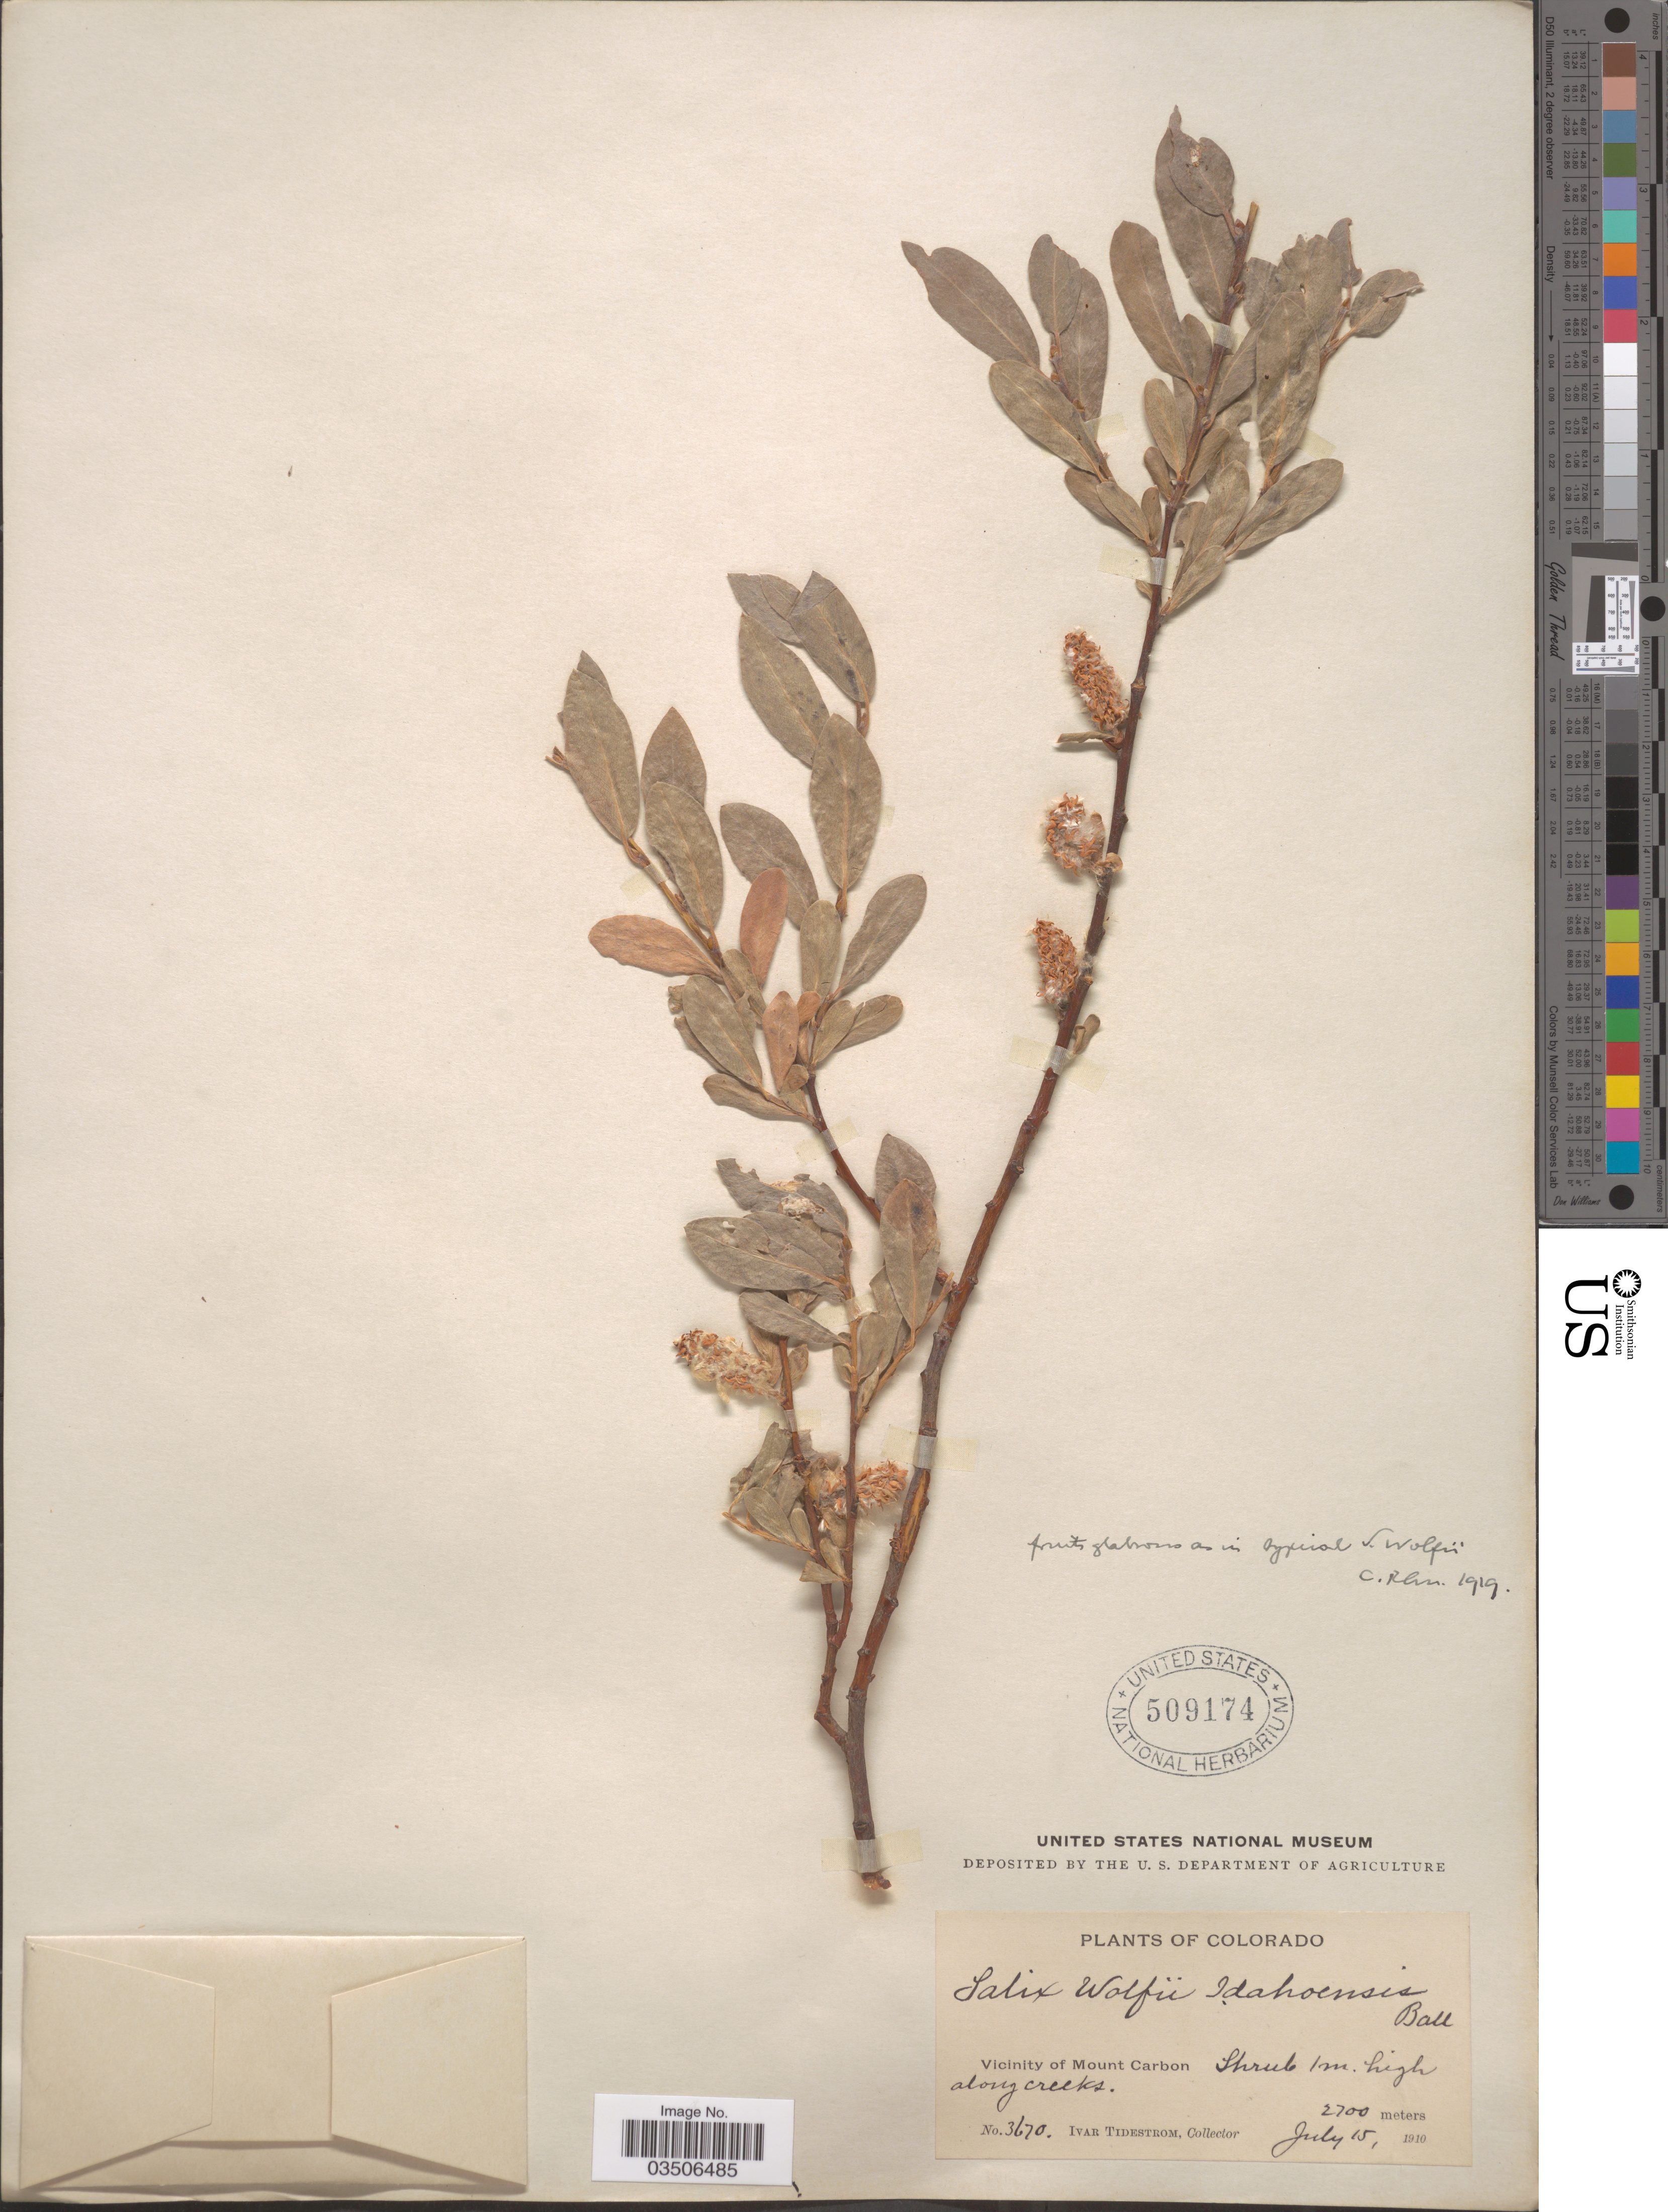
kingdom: Plantae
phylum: Tracheophyta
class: Magnoliopsida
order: Malpighiales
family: Salicaceae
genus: Salix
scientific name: Salix wolfii var. idahoensis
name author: C.R. Ball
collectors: I. F. Tidestrom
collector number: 3670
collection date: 1910-07-15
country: United States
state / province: Colorado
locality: Vicinity of Mount Carbon. Along creeks.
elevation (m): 2700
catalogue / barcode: US 509174